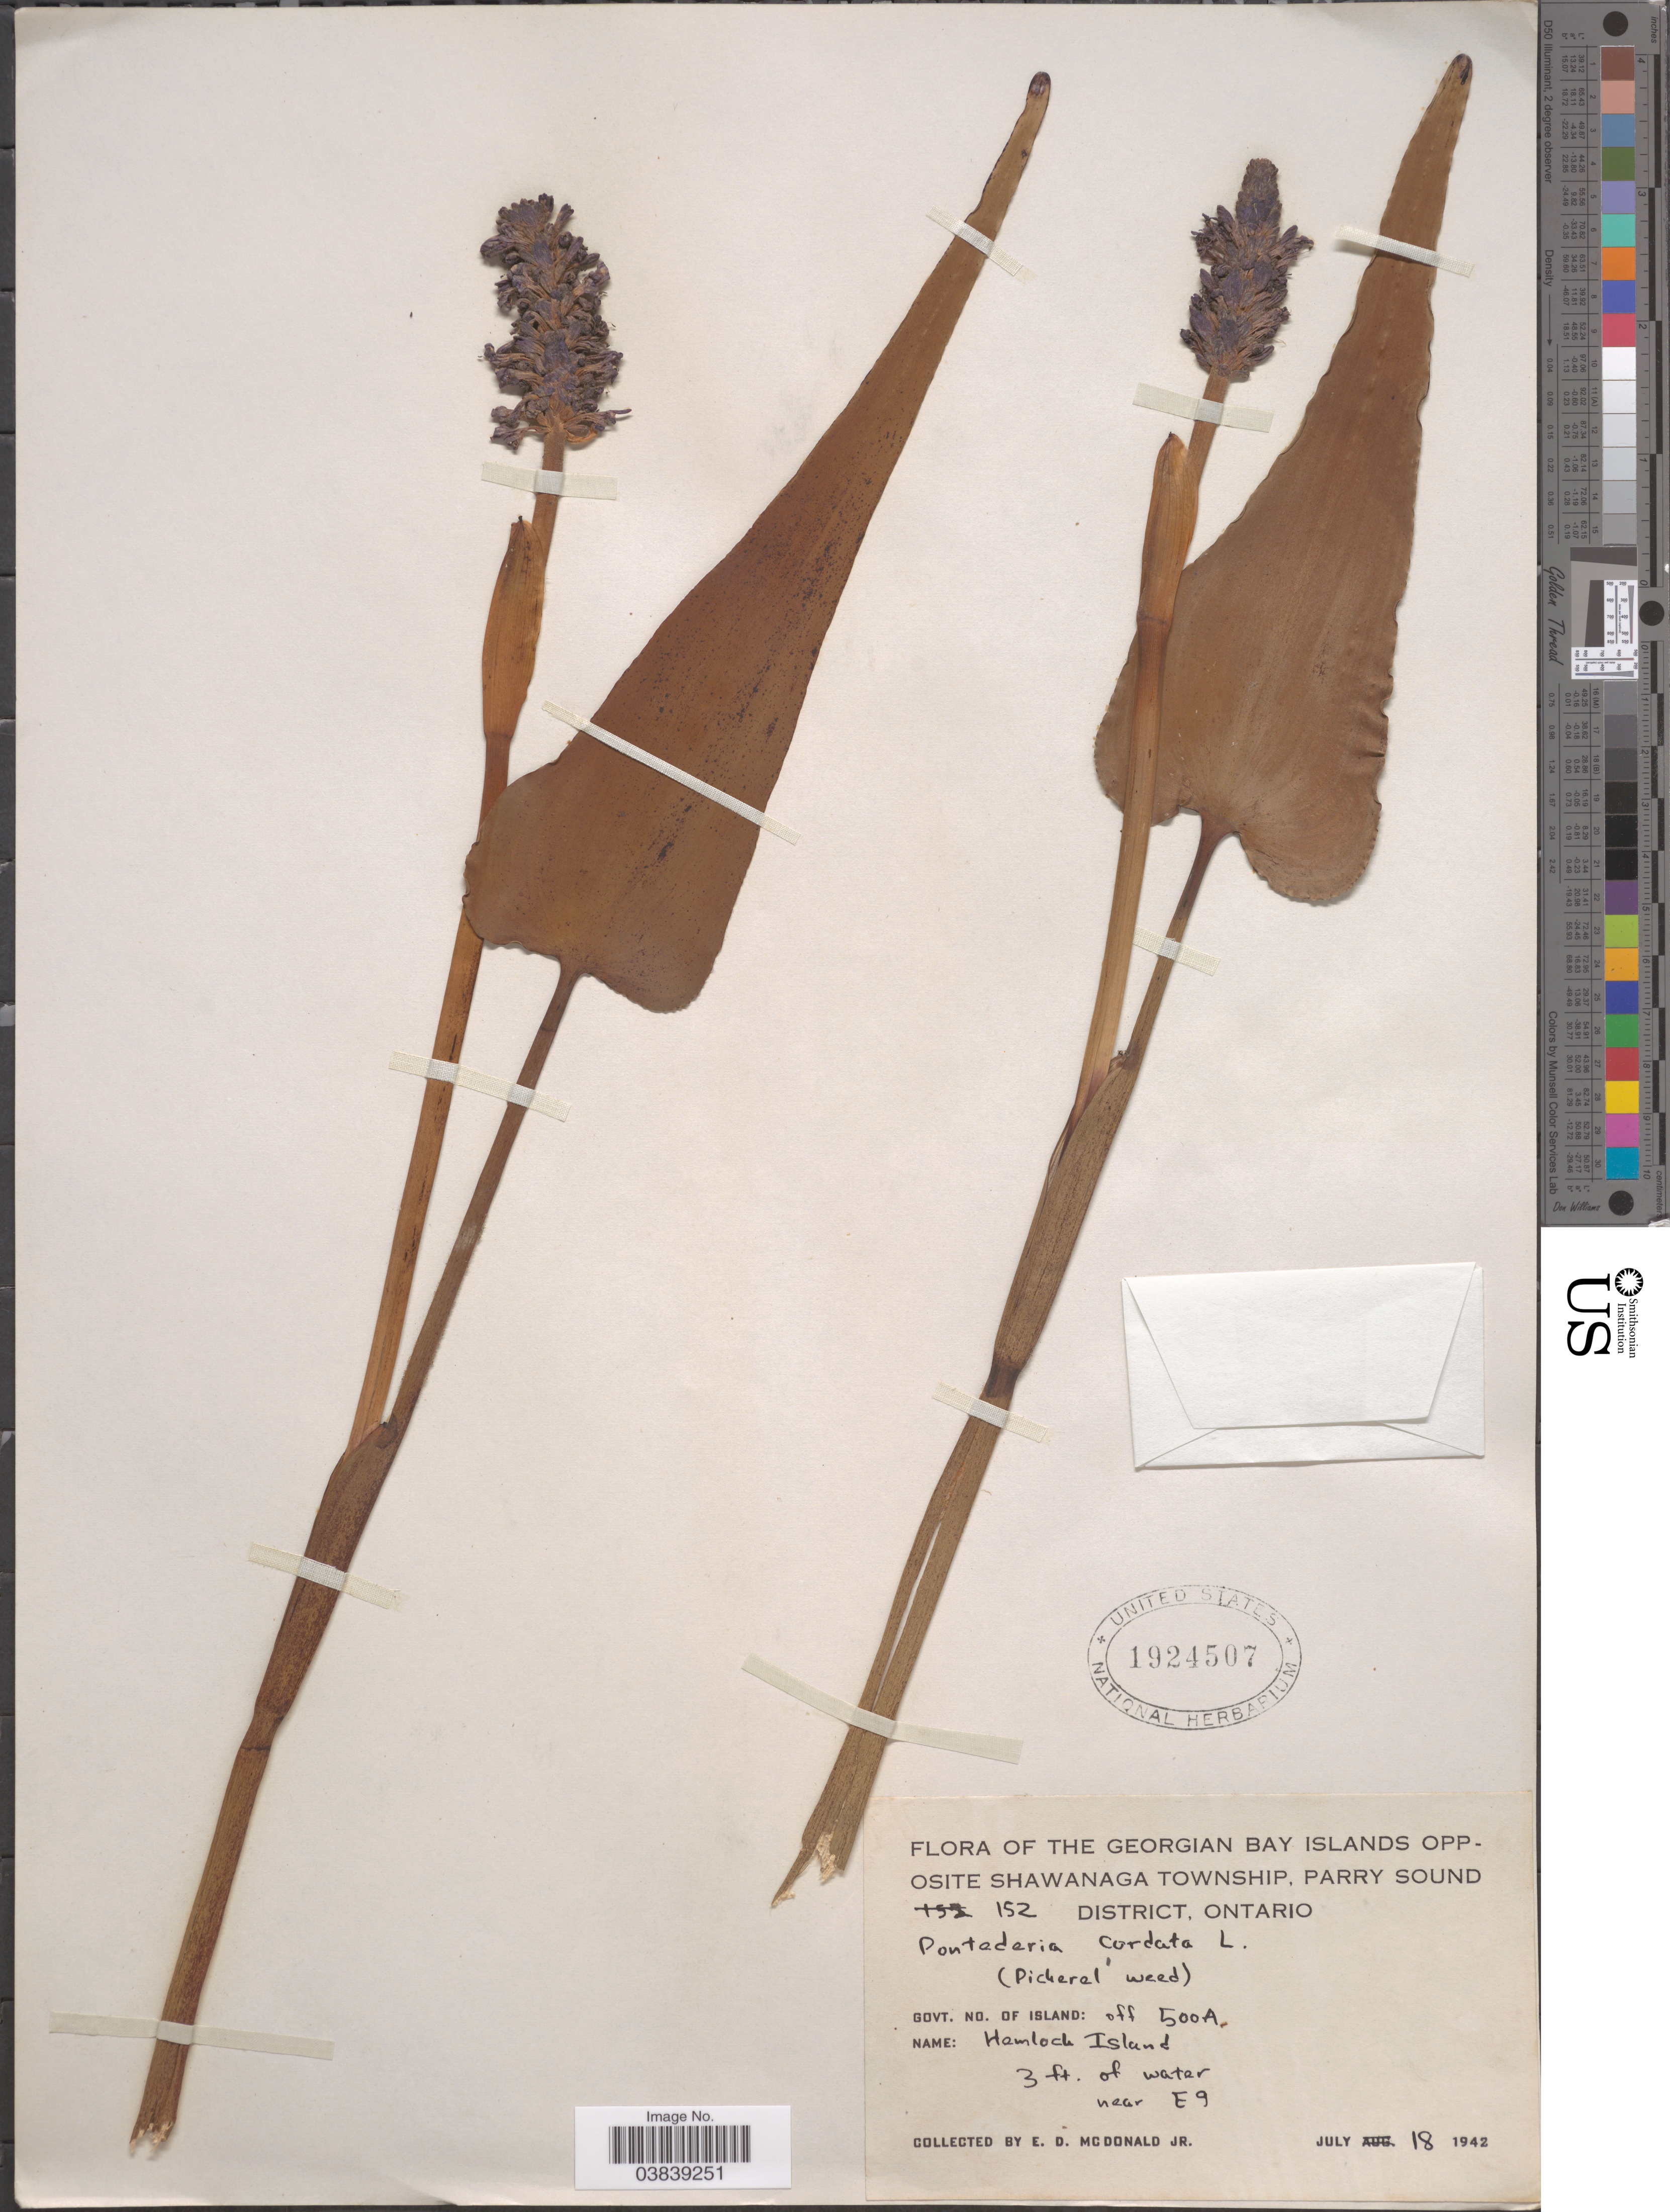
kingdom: Plantae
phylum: Tracheophyta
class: Liliopsida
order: Commelinales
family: Pontederiaceae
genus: Pontederia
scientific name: Pontederia cordata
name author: L.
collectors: E. D. McDonald Jr.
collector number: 152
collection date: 1942-07-18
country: Canada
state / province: Ontario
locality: The Georgian Bay Islands Opposite Shawanaga Township, Parry Sound District. Govt. No. of Island: off 500A. Hemlock Island.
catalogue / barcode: US 1924507